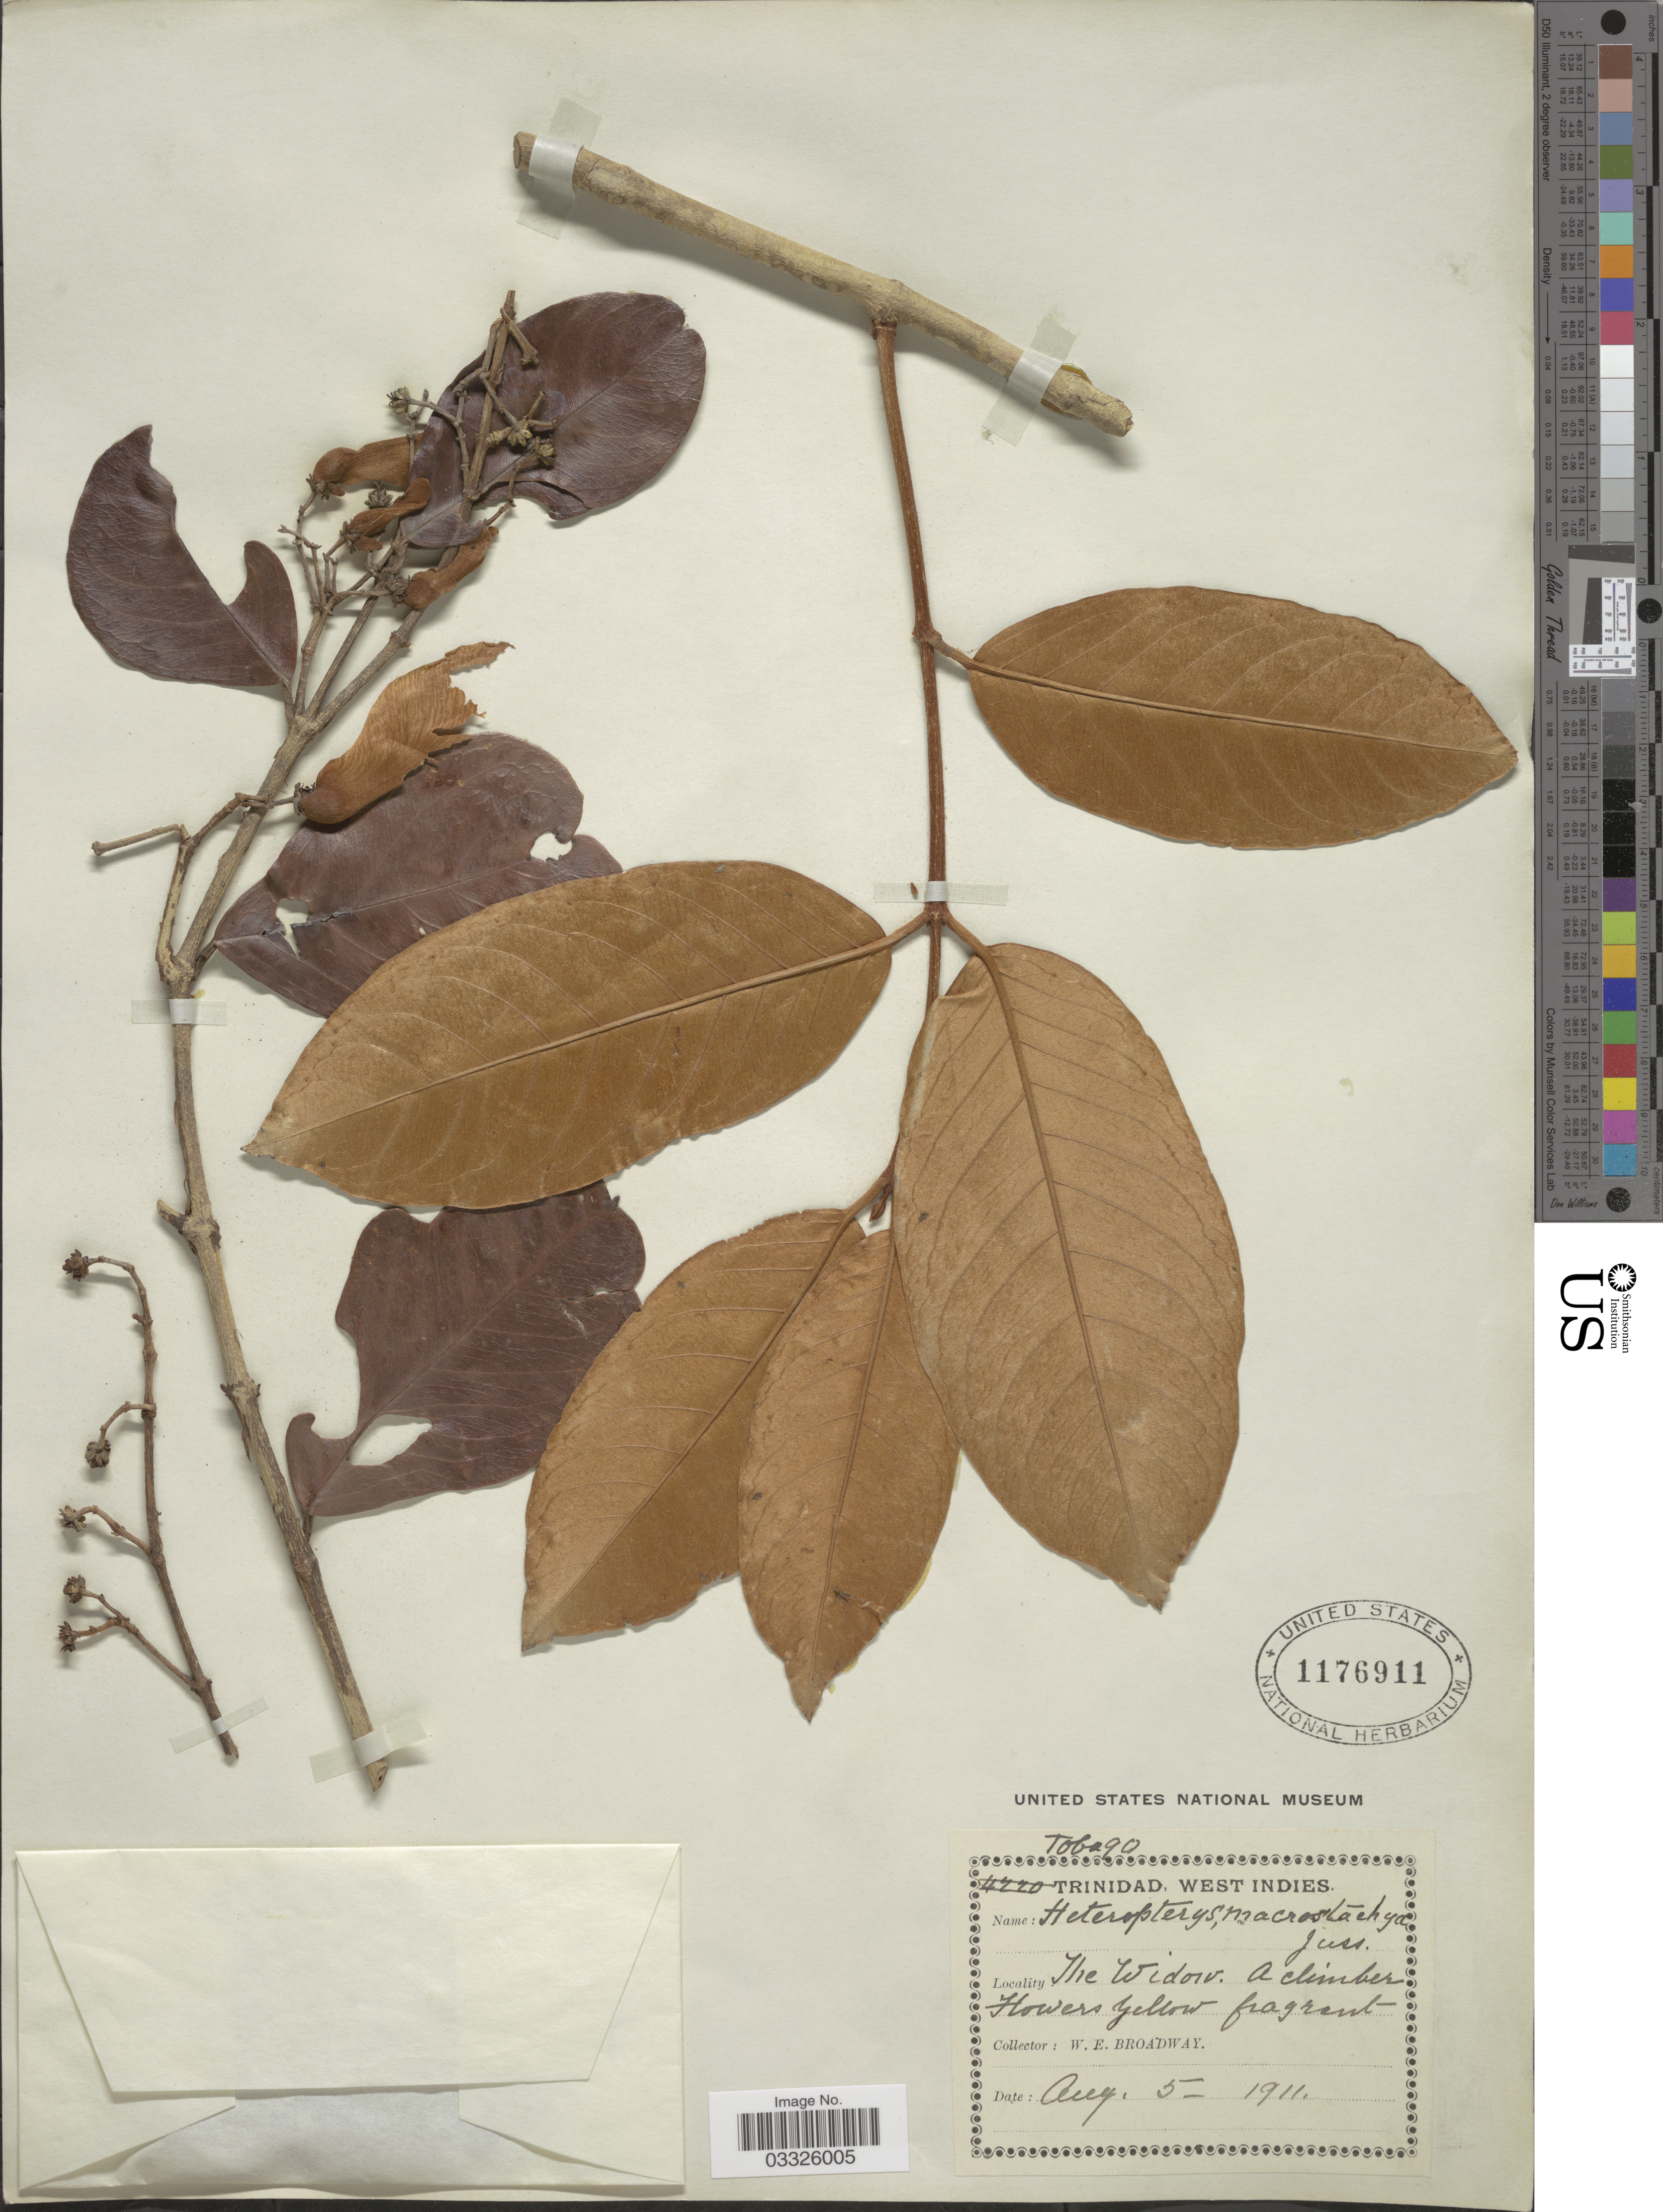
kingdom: Plantae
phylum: Tracheophyta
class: Magnoliopsida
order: Malpighiales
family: Malpighiaceae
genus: Heteropterys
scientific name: Heteropterys macrostachya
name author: A. Juss.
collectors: W. E. Broadway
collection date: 1911-08-05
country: Trinidad and Tobago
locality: Tobago, Trinidad, West Indies. The Widow.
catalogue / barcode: US 1176911